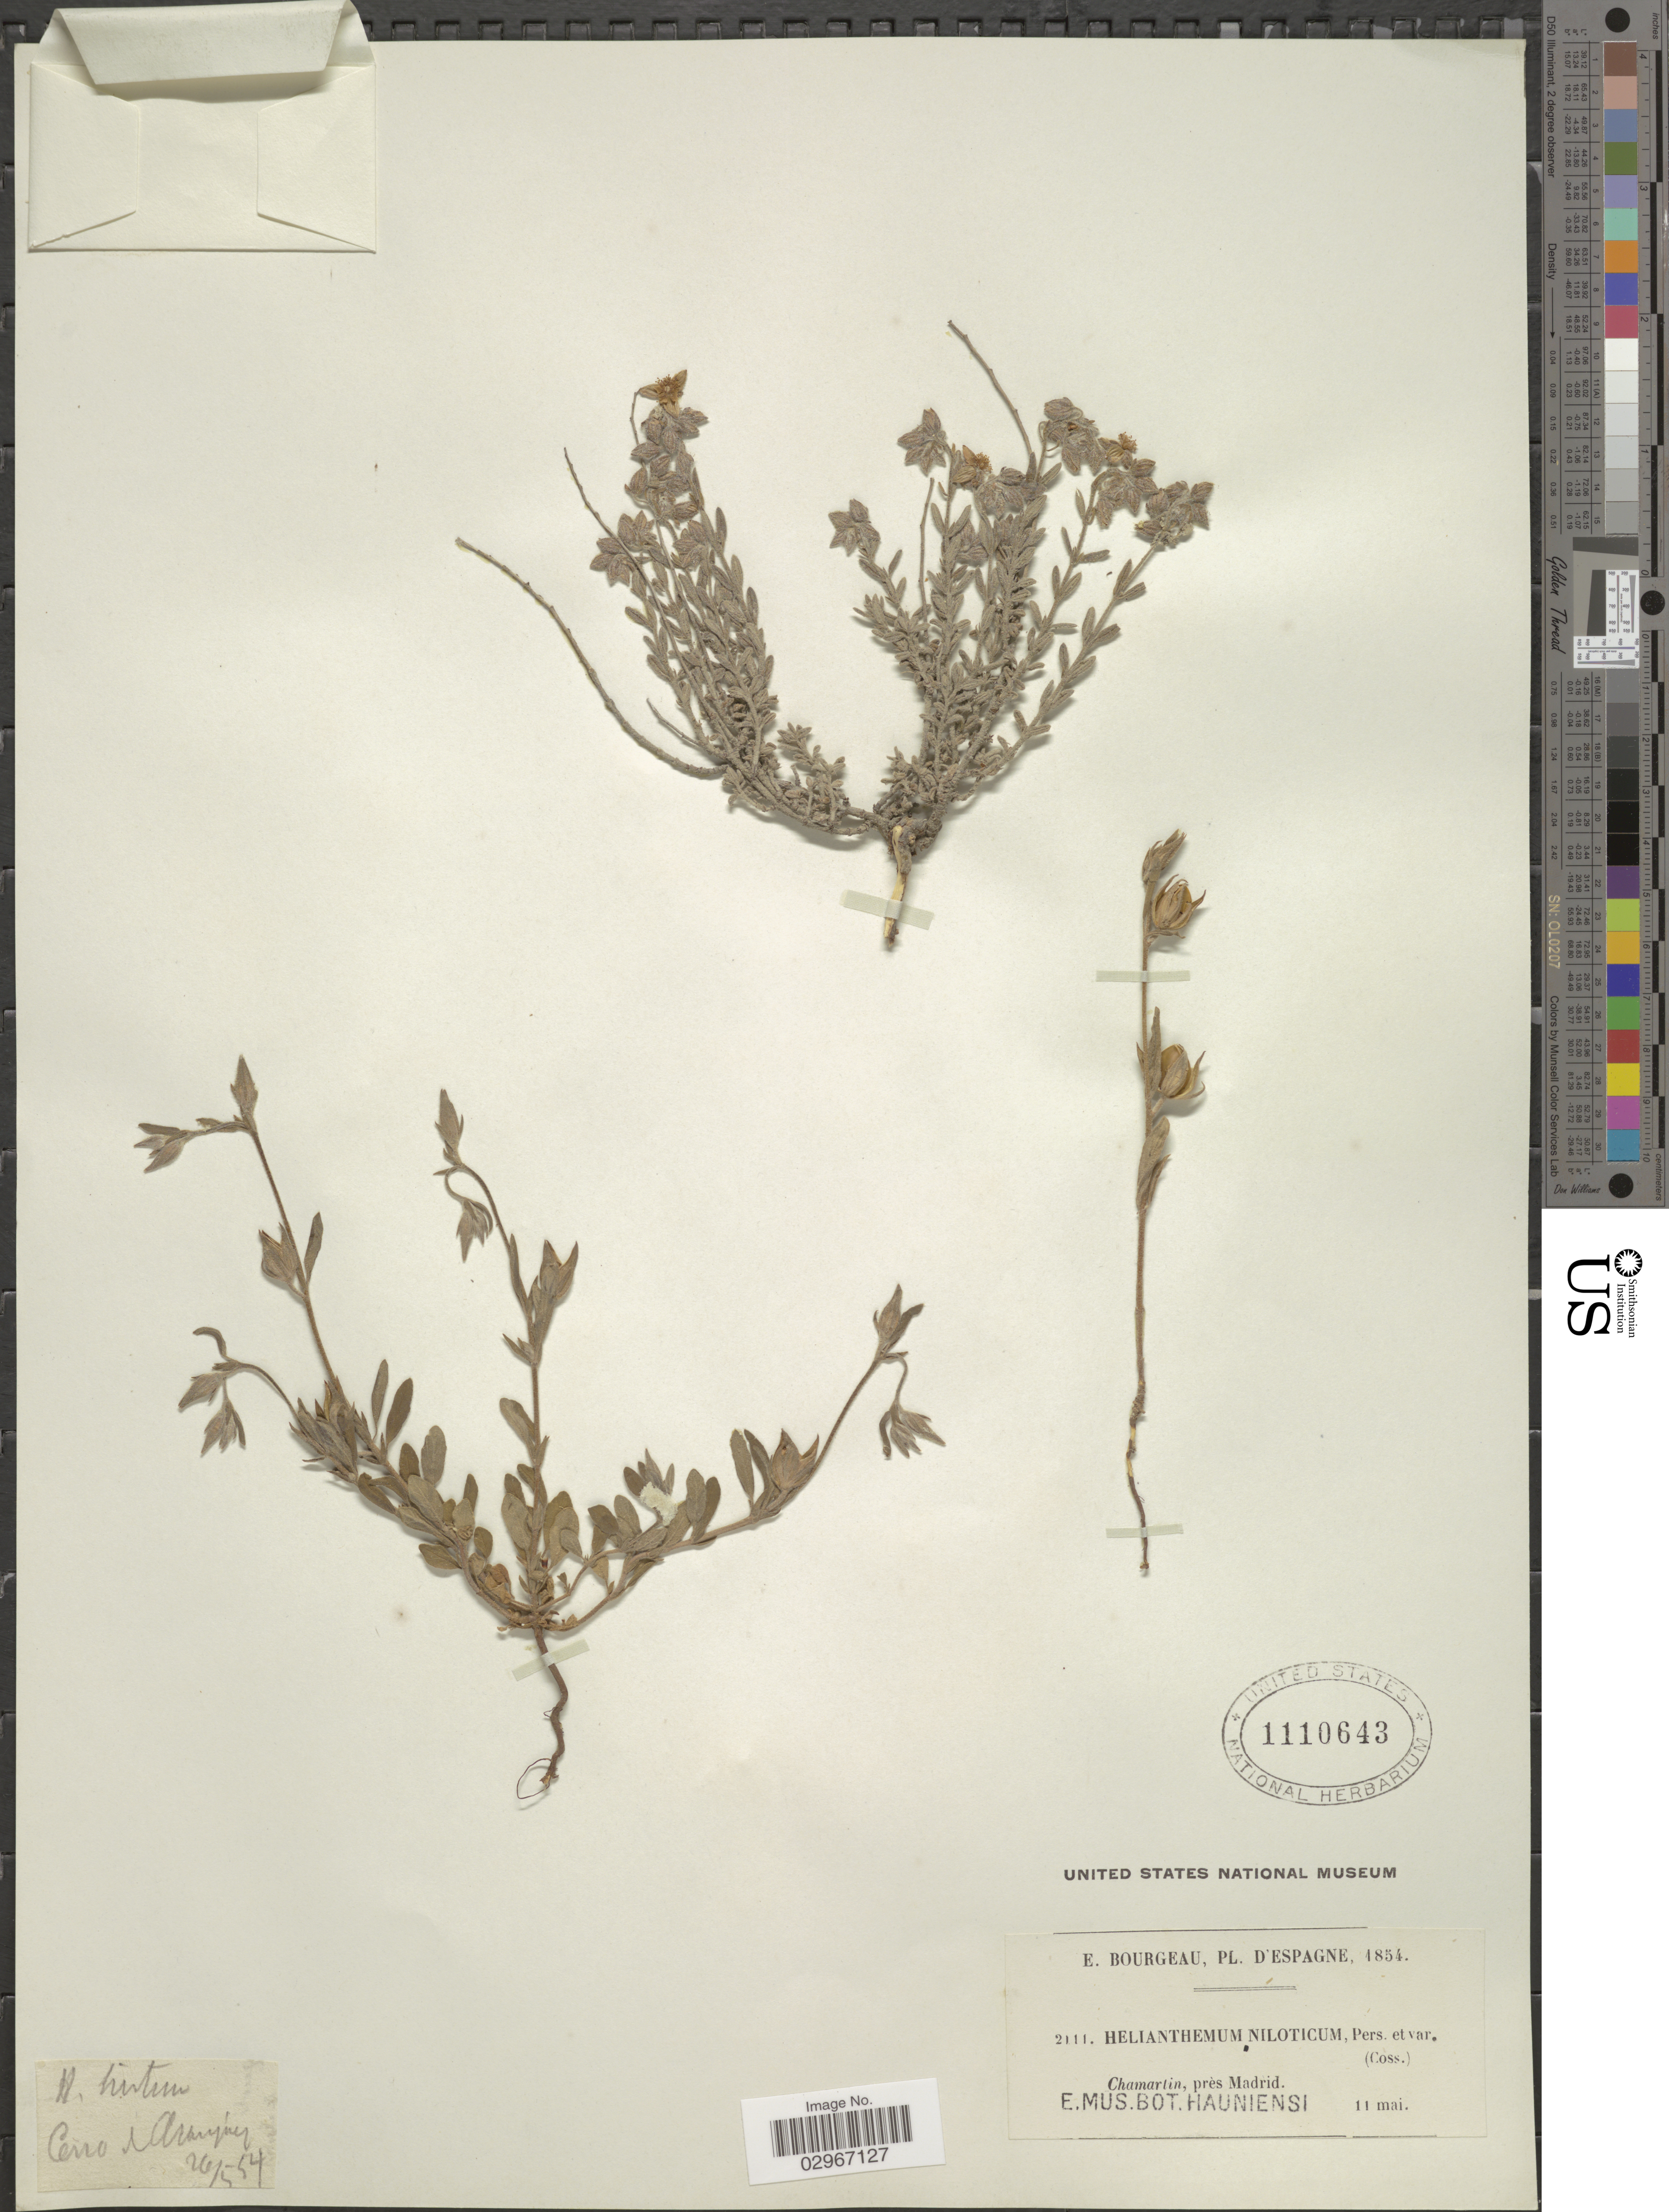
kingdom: Plantae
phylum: Tracheophyta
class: Magnoliopsida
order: Malvales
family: Cistaceae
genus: Helianthemum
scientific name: Helianthemum niloticum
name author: (L.) Pers.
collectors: E. Bourgeau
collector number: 2111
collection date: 1854-05-11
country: Spain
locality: Chamartin, près Madrid.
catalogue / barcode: US 1110643